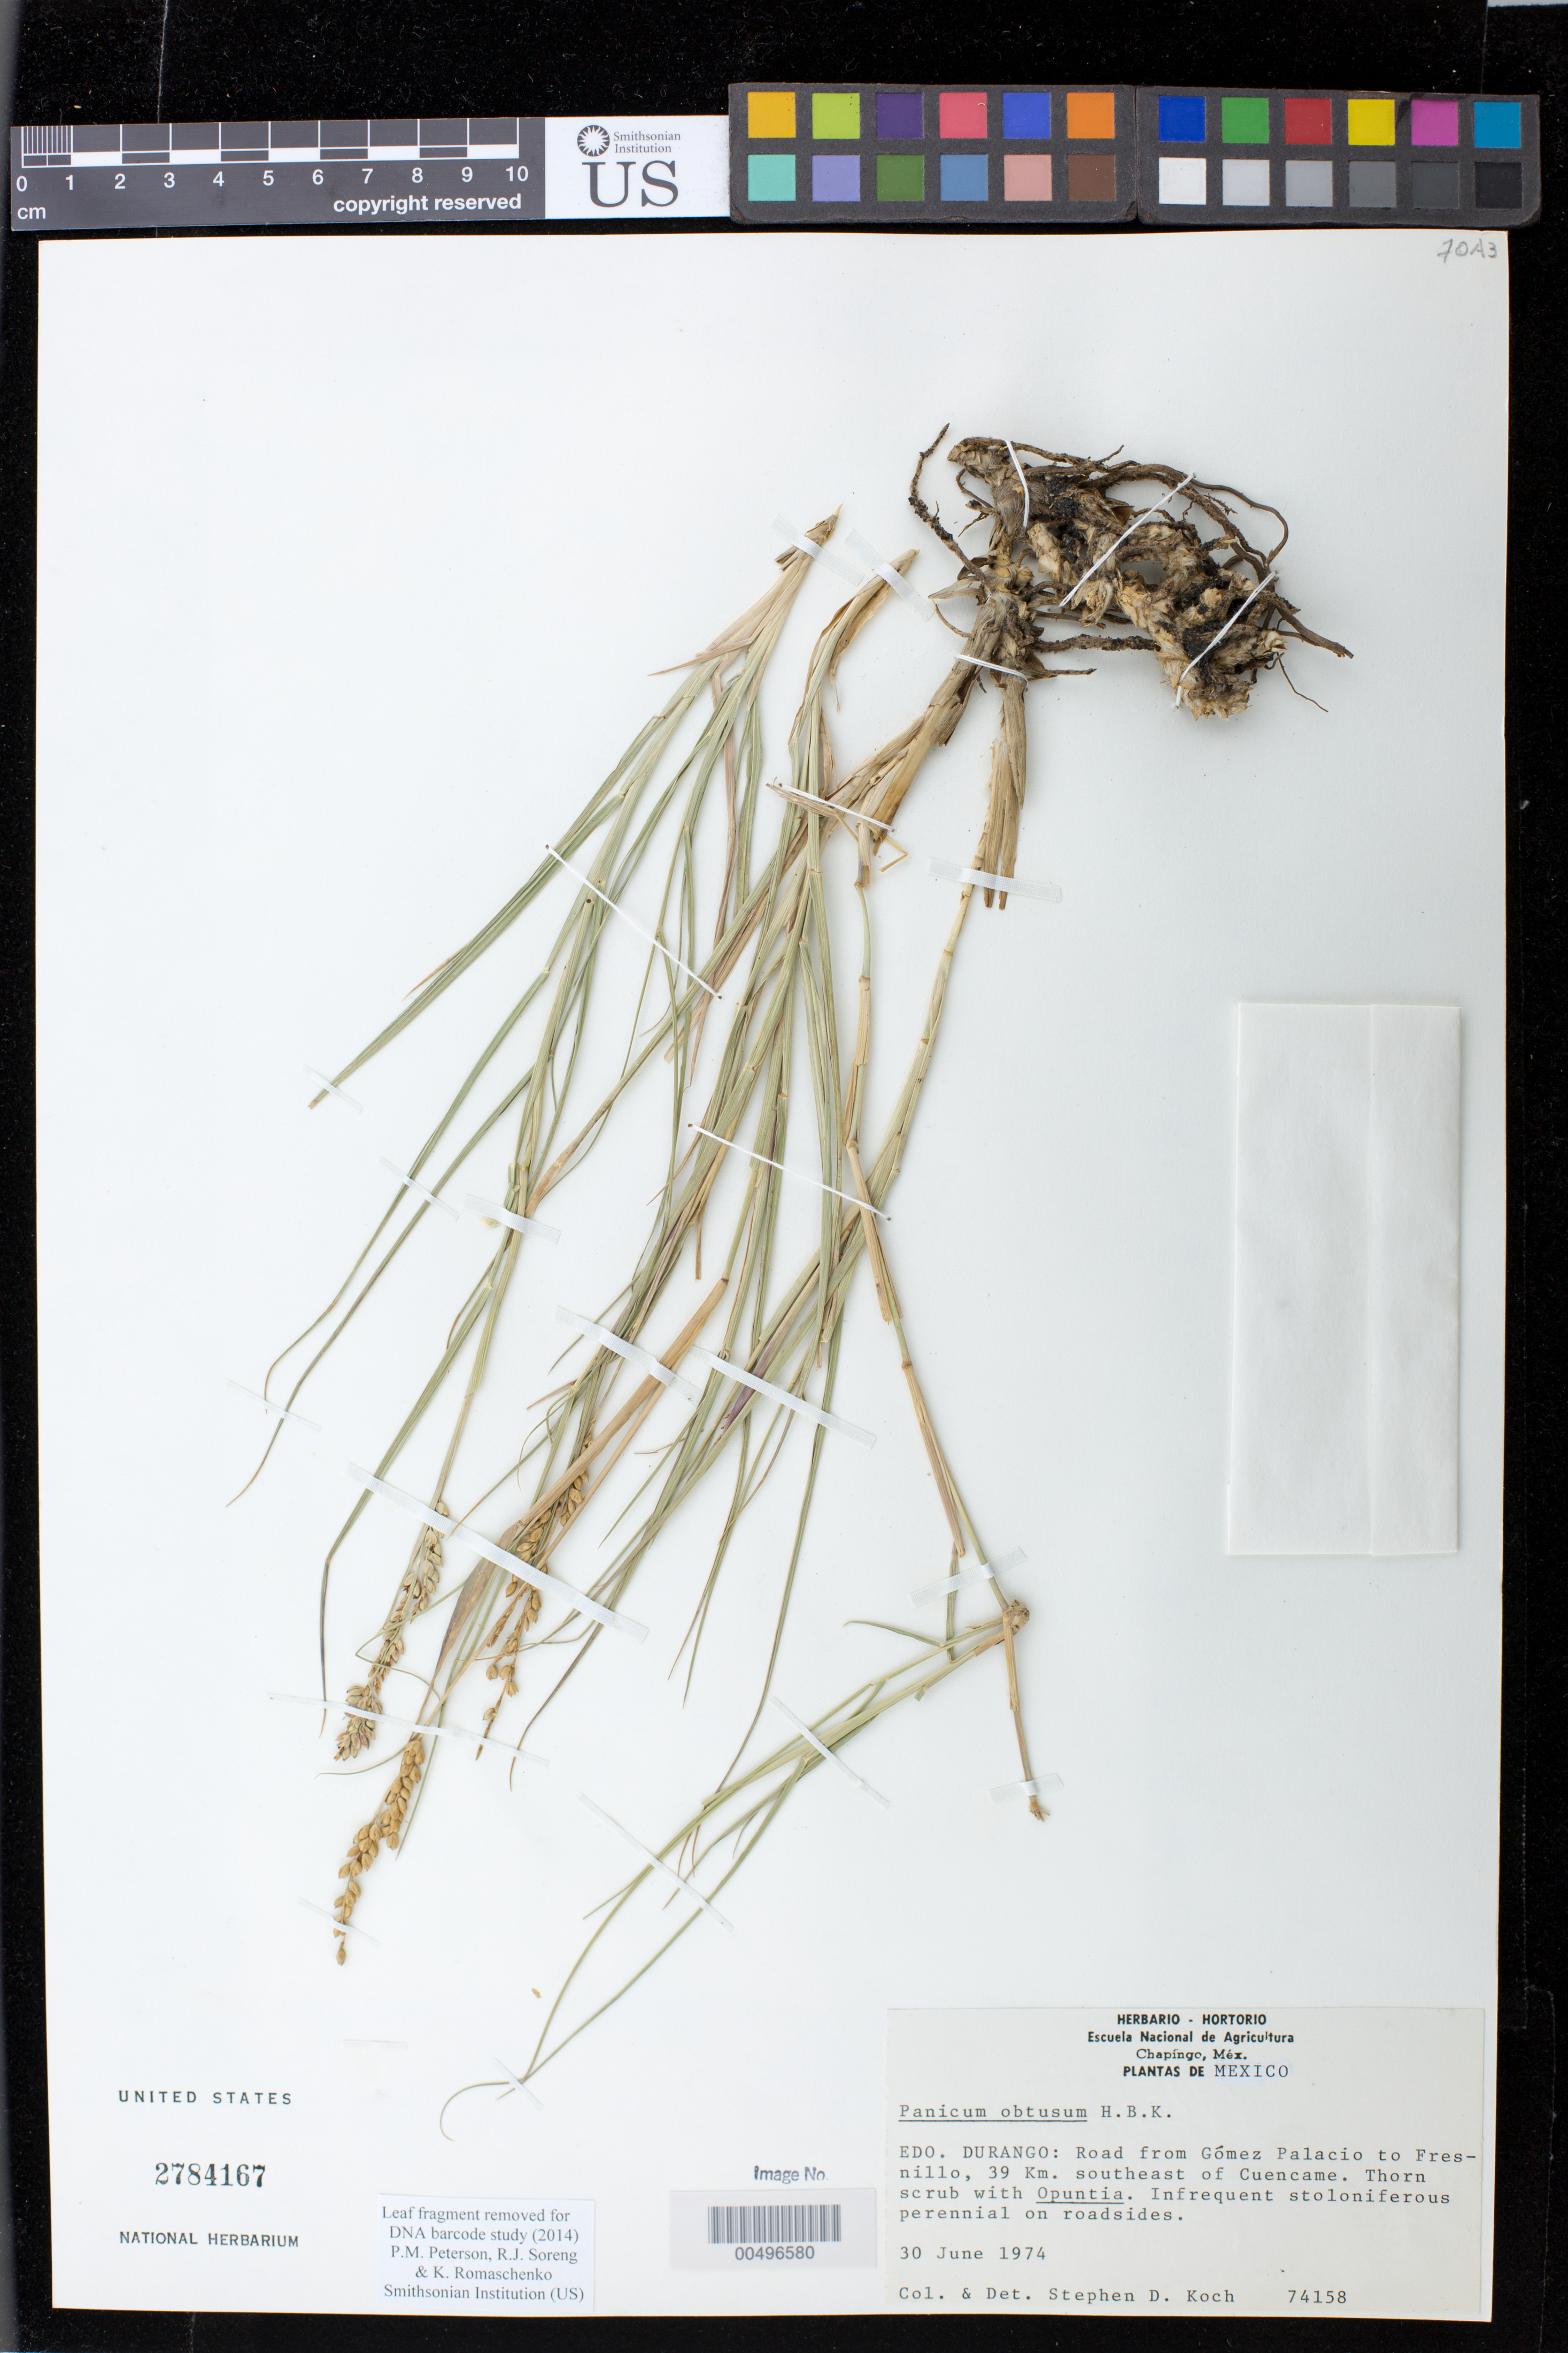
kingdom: Plantae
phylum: Tracheophyta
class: Liliopsida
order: Poales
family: Poaceae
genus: Panicum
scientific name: Panicum obtusum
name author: Kunth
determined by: Koch, S. D.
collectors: S. D. Koch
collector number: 74158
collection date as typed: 30 Jun 1974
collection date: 1974-06-30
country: Mexico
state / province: Durango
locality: Rd from Gómez Palacio to Fresnillo, 39 km SE of Cuencame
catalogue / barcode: US 2784167